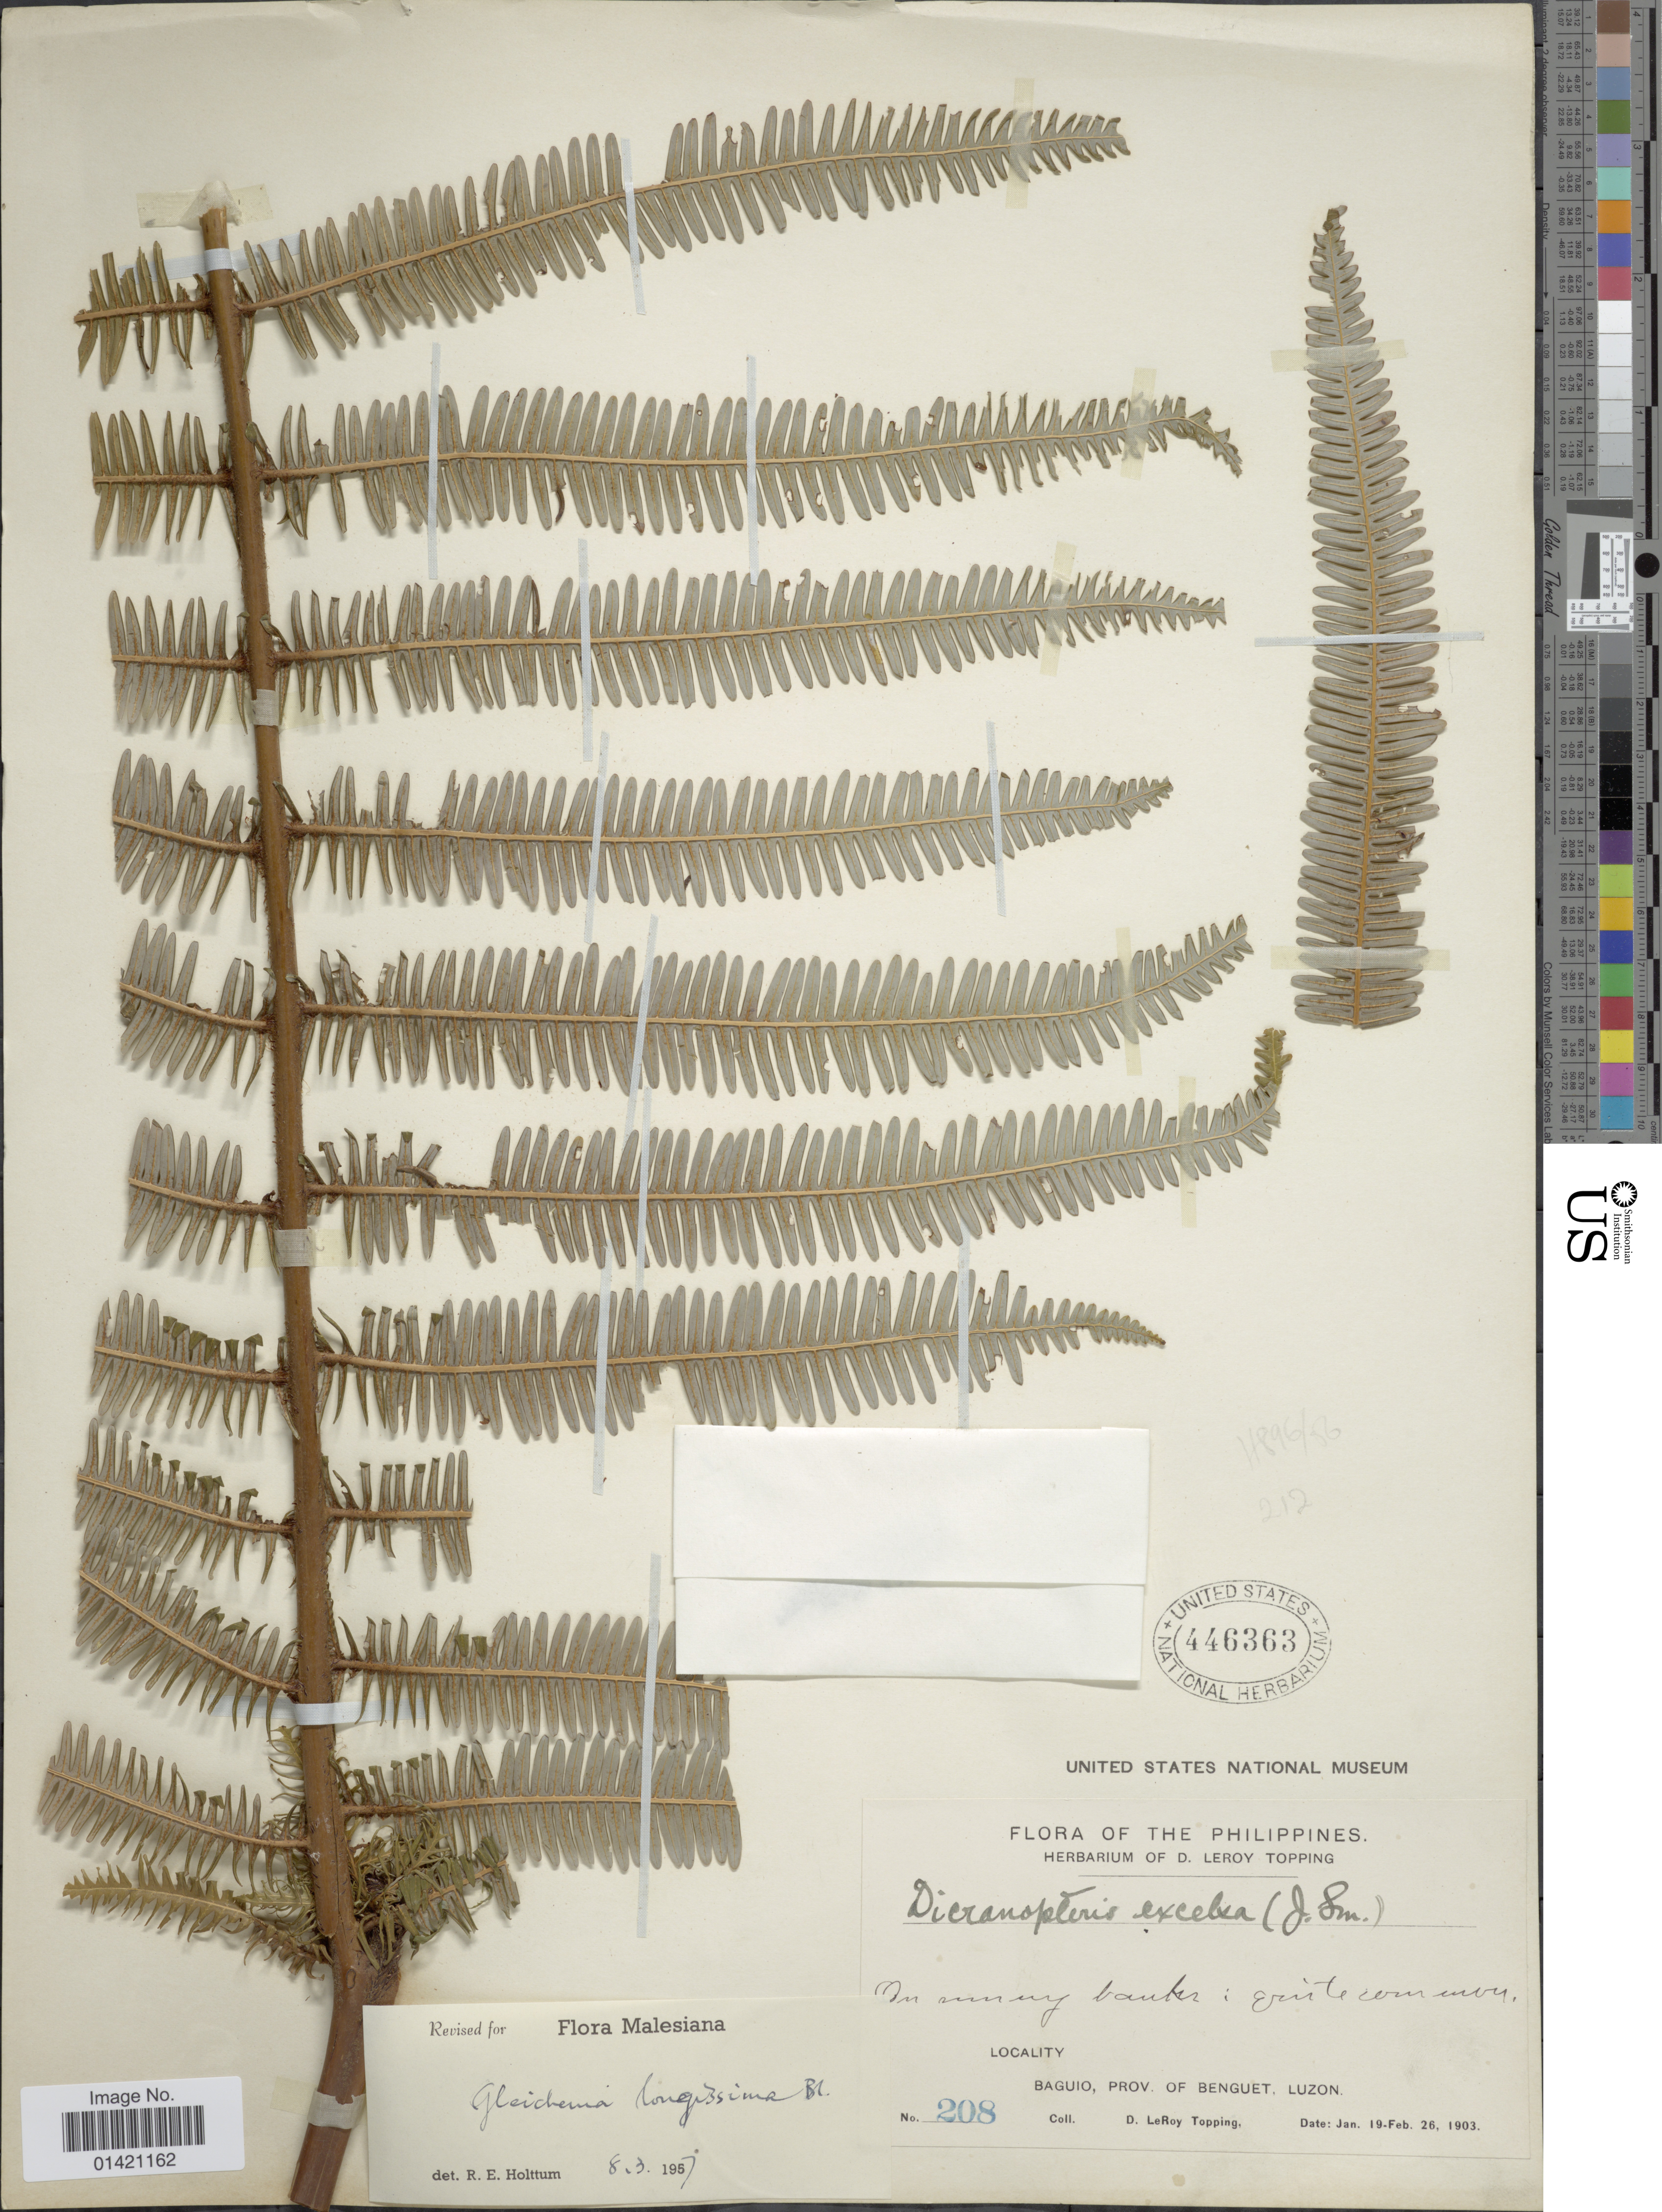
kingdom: Plantae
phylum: Tracheophyta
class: Polypodiopsida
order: Gleicheniales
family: Gleicheniaceae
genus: Diplopterygium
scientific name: Diplopterygium longissimum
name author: (Blume) Nakai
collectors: D. L. Topping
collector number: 208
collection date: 1903-01-19/1903-02-26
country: Philippines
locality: Baguio, Prov. of Benguet, Luzon.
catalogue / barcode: US 446363